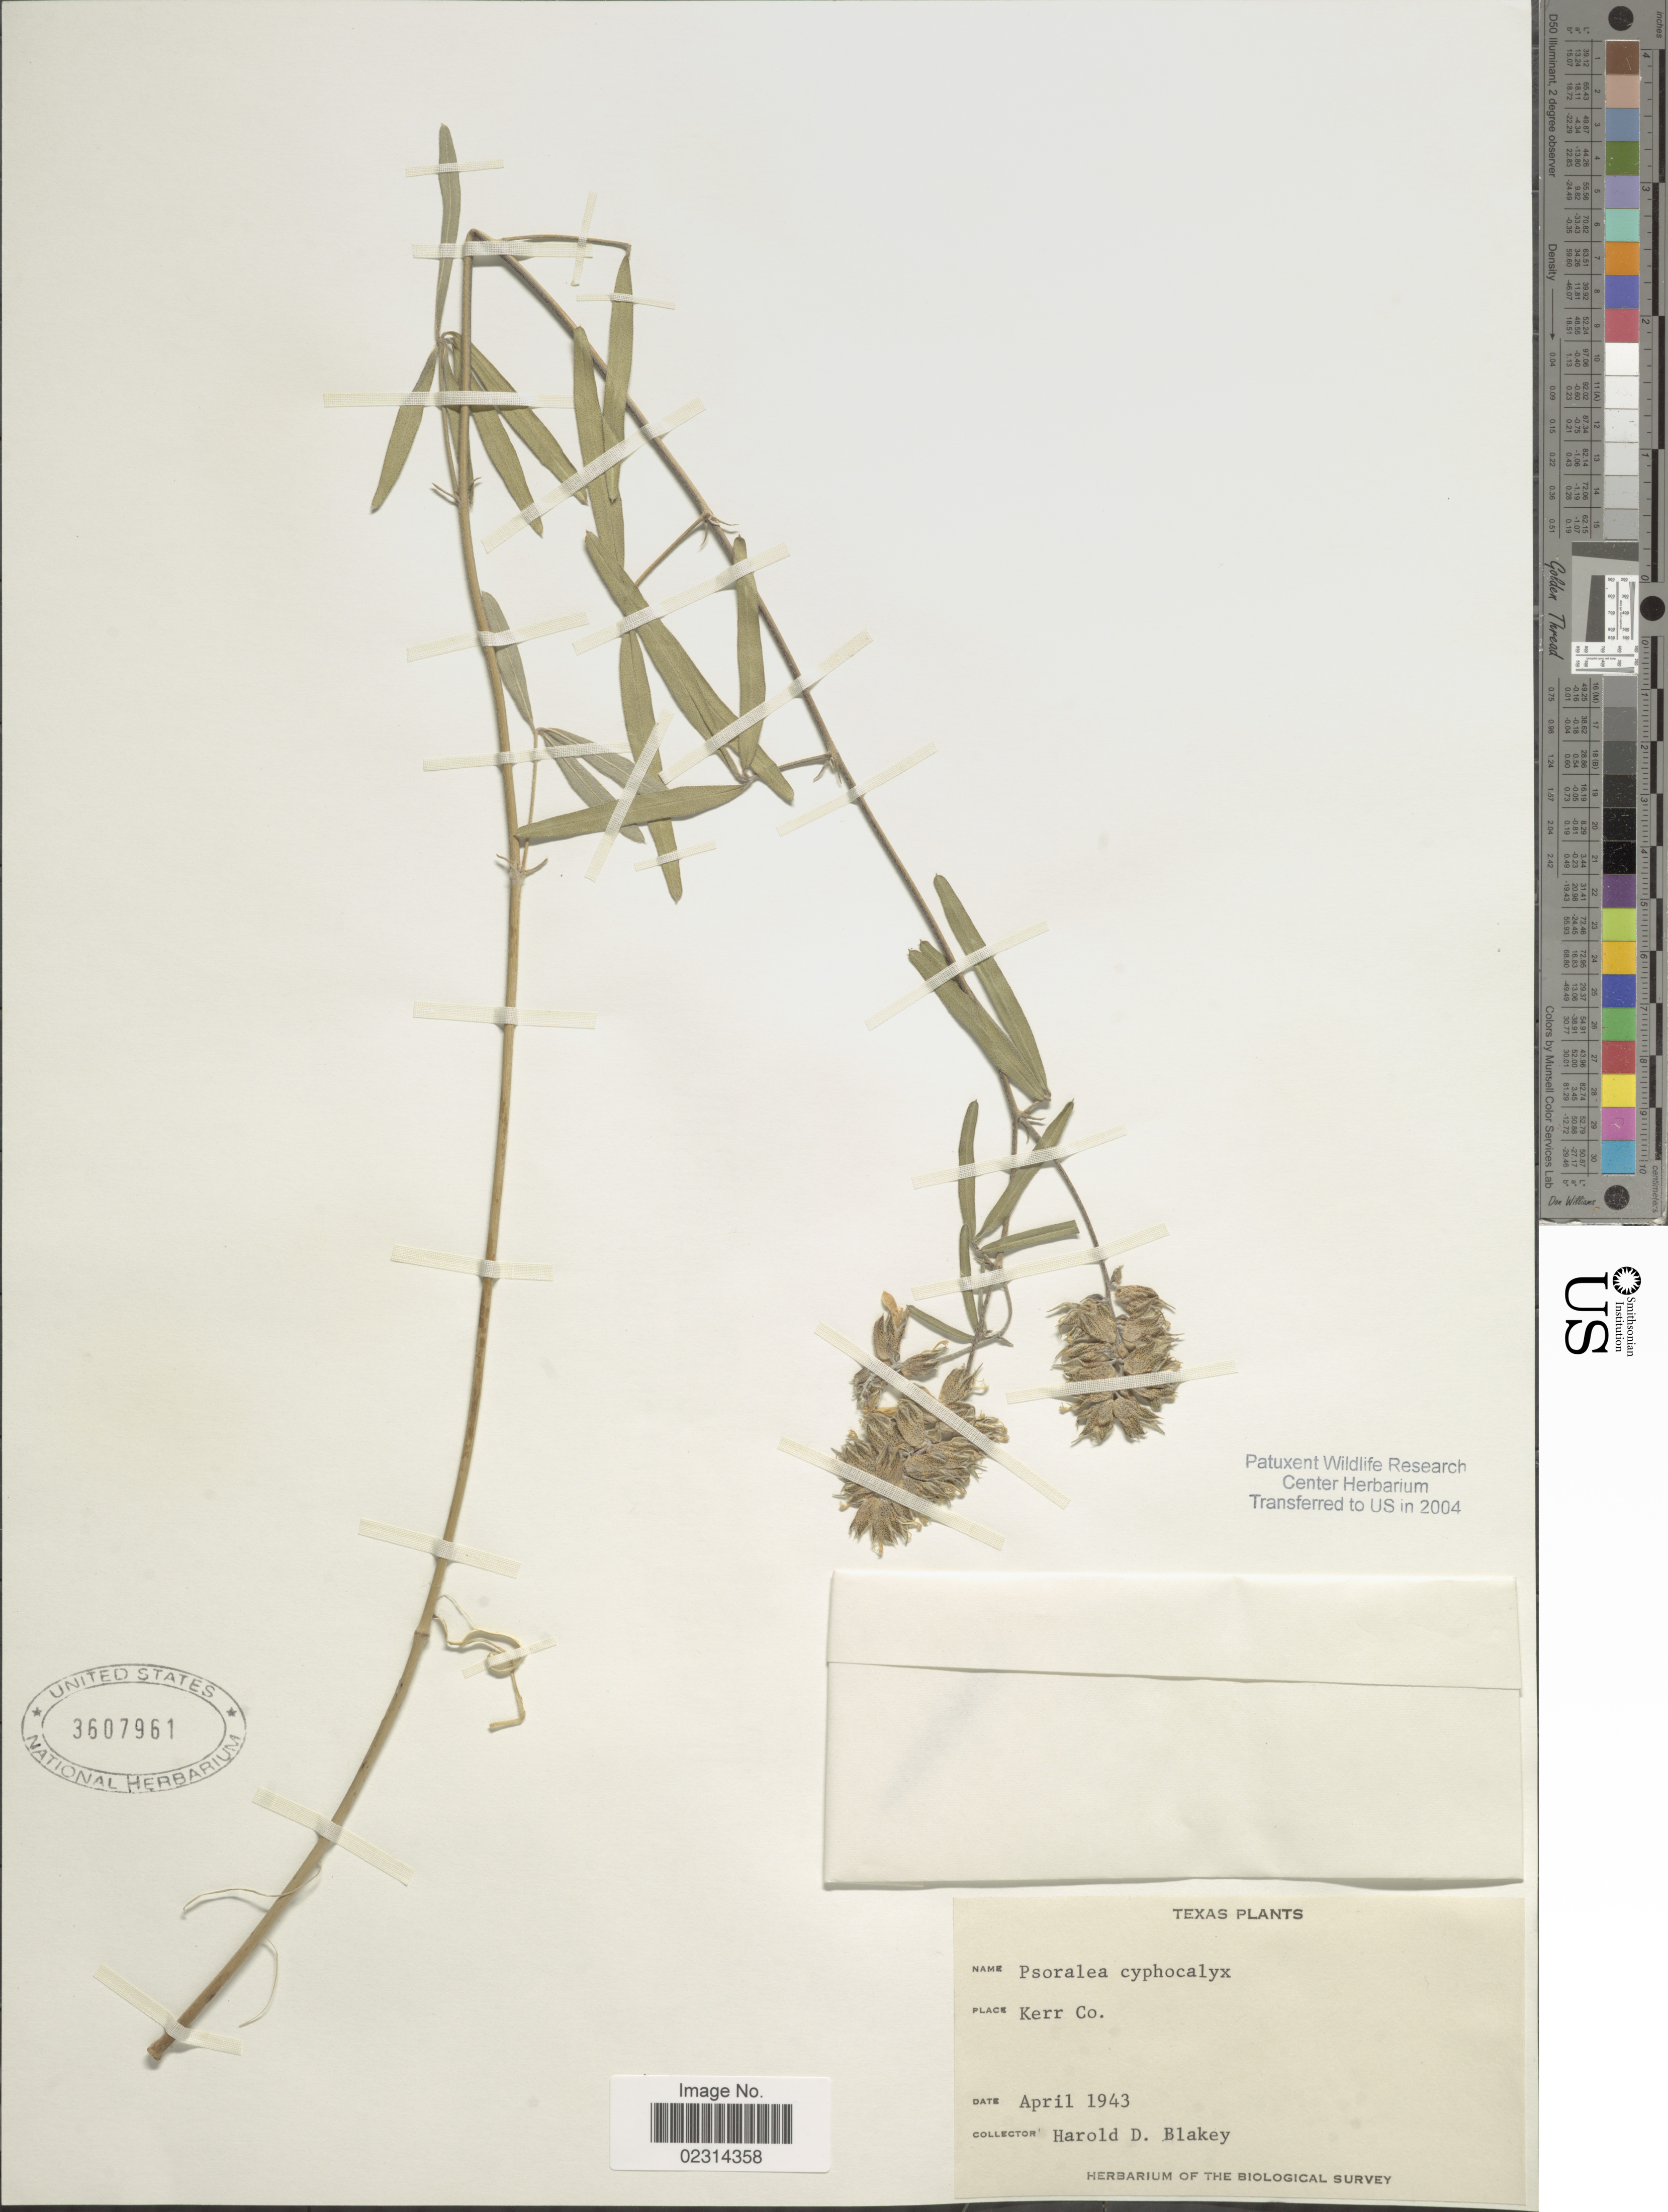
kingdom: Plantae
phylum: Tracheophyta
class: Magnoliopsida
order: Fabales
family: Fabaceae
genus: Pediomelum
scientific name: Pediomelum cyphocalyx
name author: (A. Gray) Rydb.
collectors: H. Blakey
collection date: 1943-04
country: United States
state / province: Texas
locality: Kerr Co.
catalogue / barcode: US 3607961